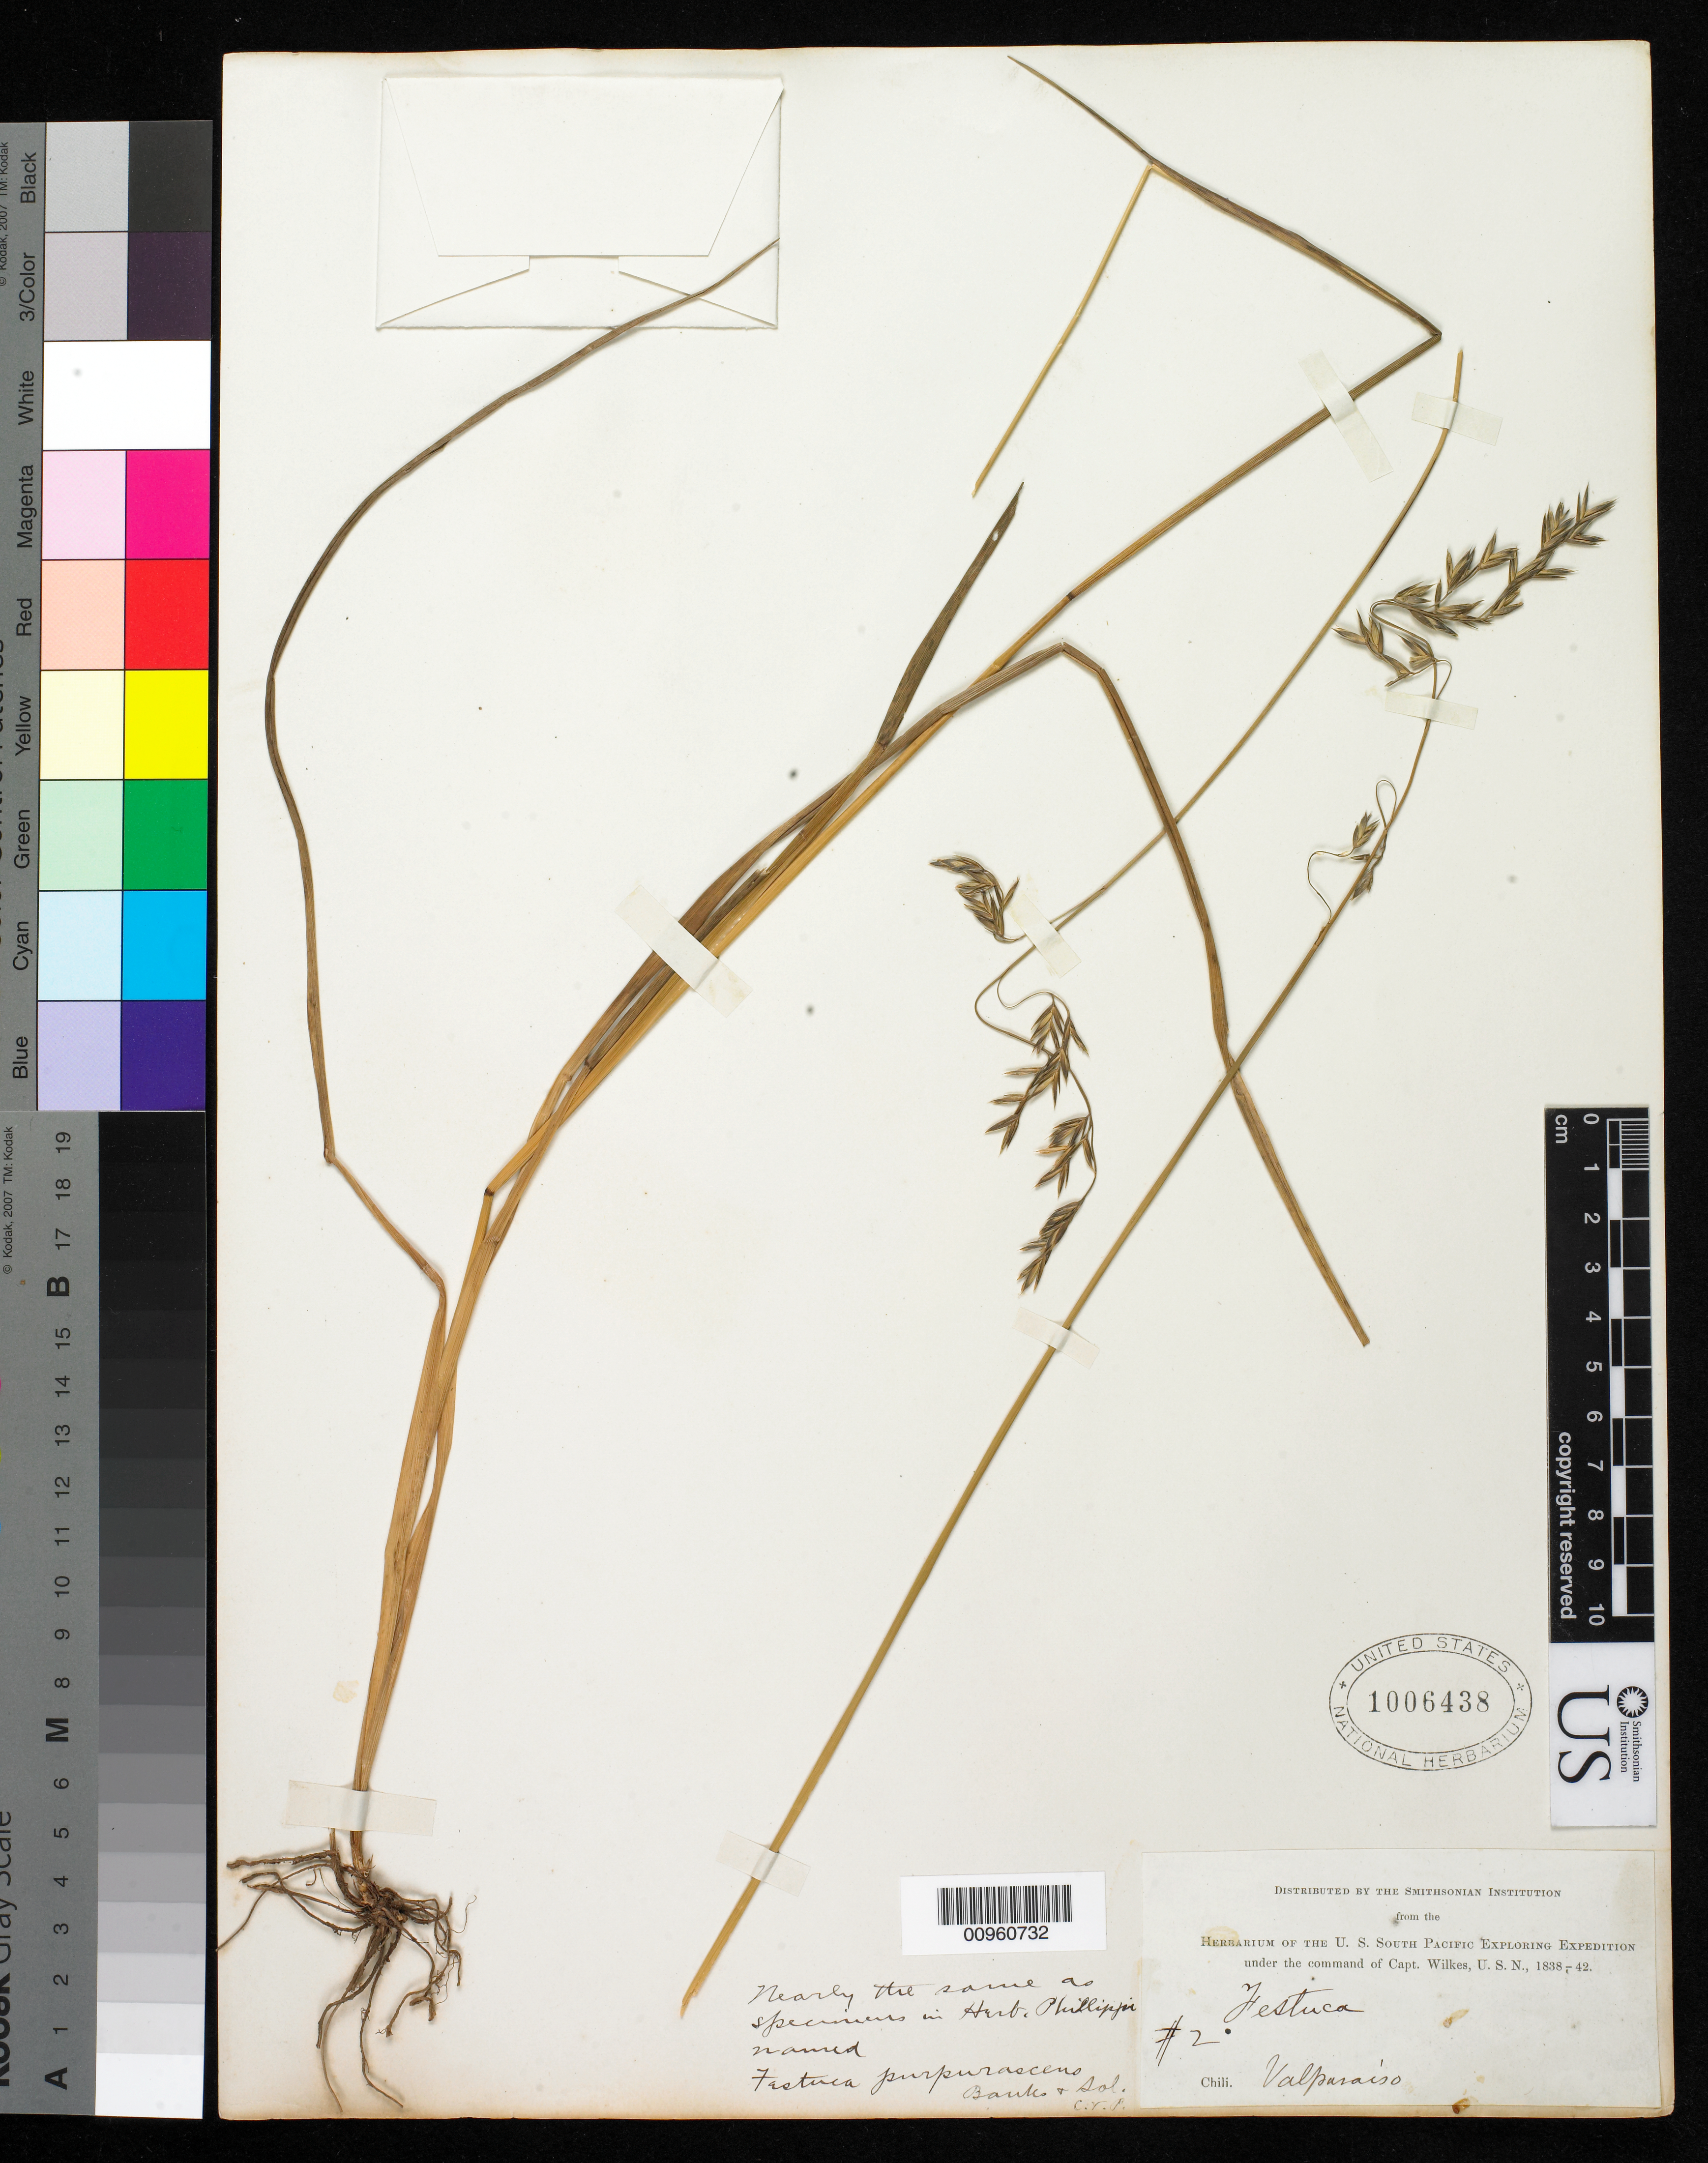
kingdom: Plantae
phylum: Tracheophyta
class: Liliopsida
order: Poales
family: Poaceae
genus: Festuca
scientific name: Festuca purpurascens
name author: Banks & Sol. ex Hook. f.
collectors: Wilkes Explor. Exped.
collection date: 1838/1842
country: Chile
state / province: Valparaíso (V)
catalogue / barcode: US 1006438